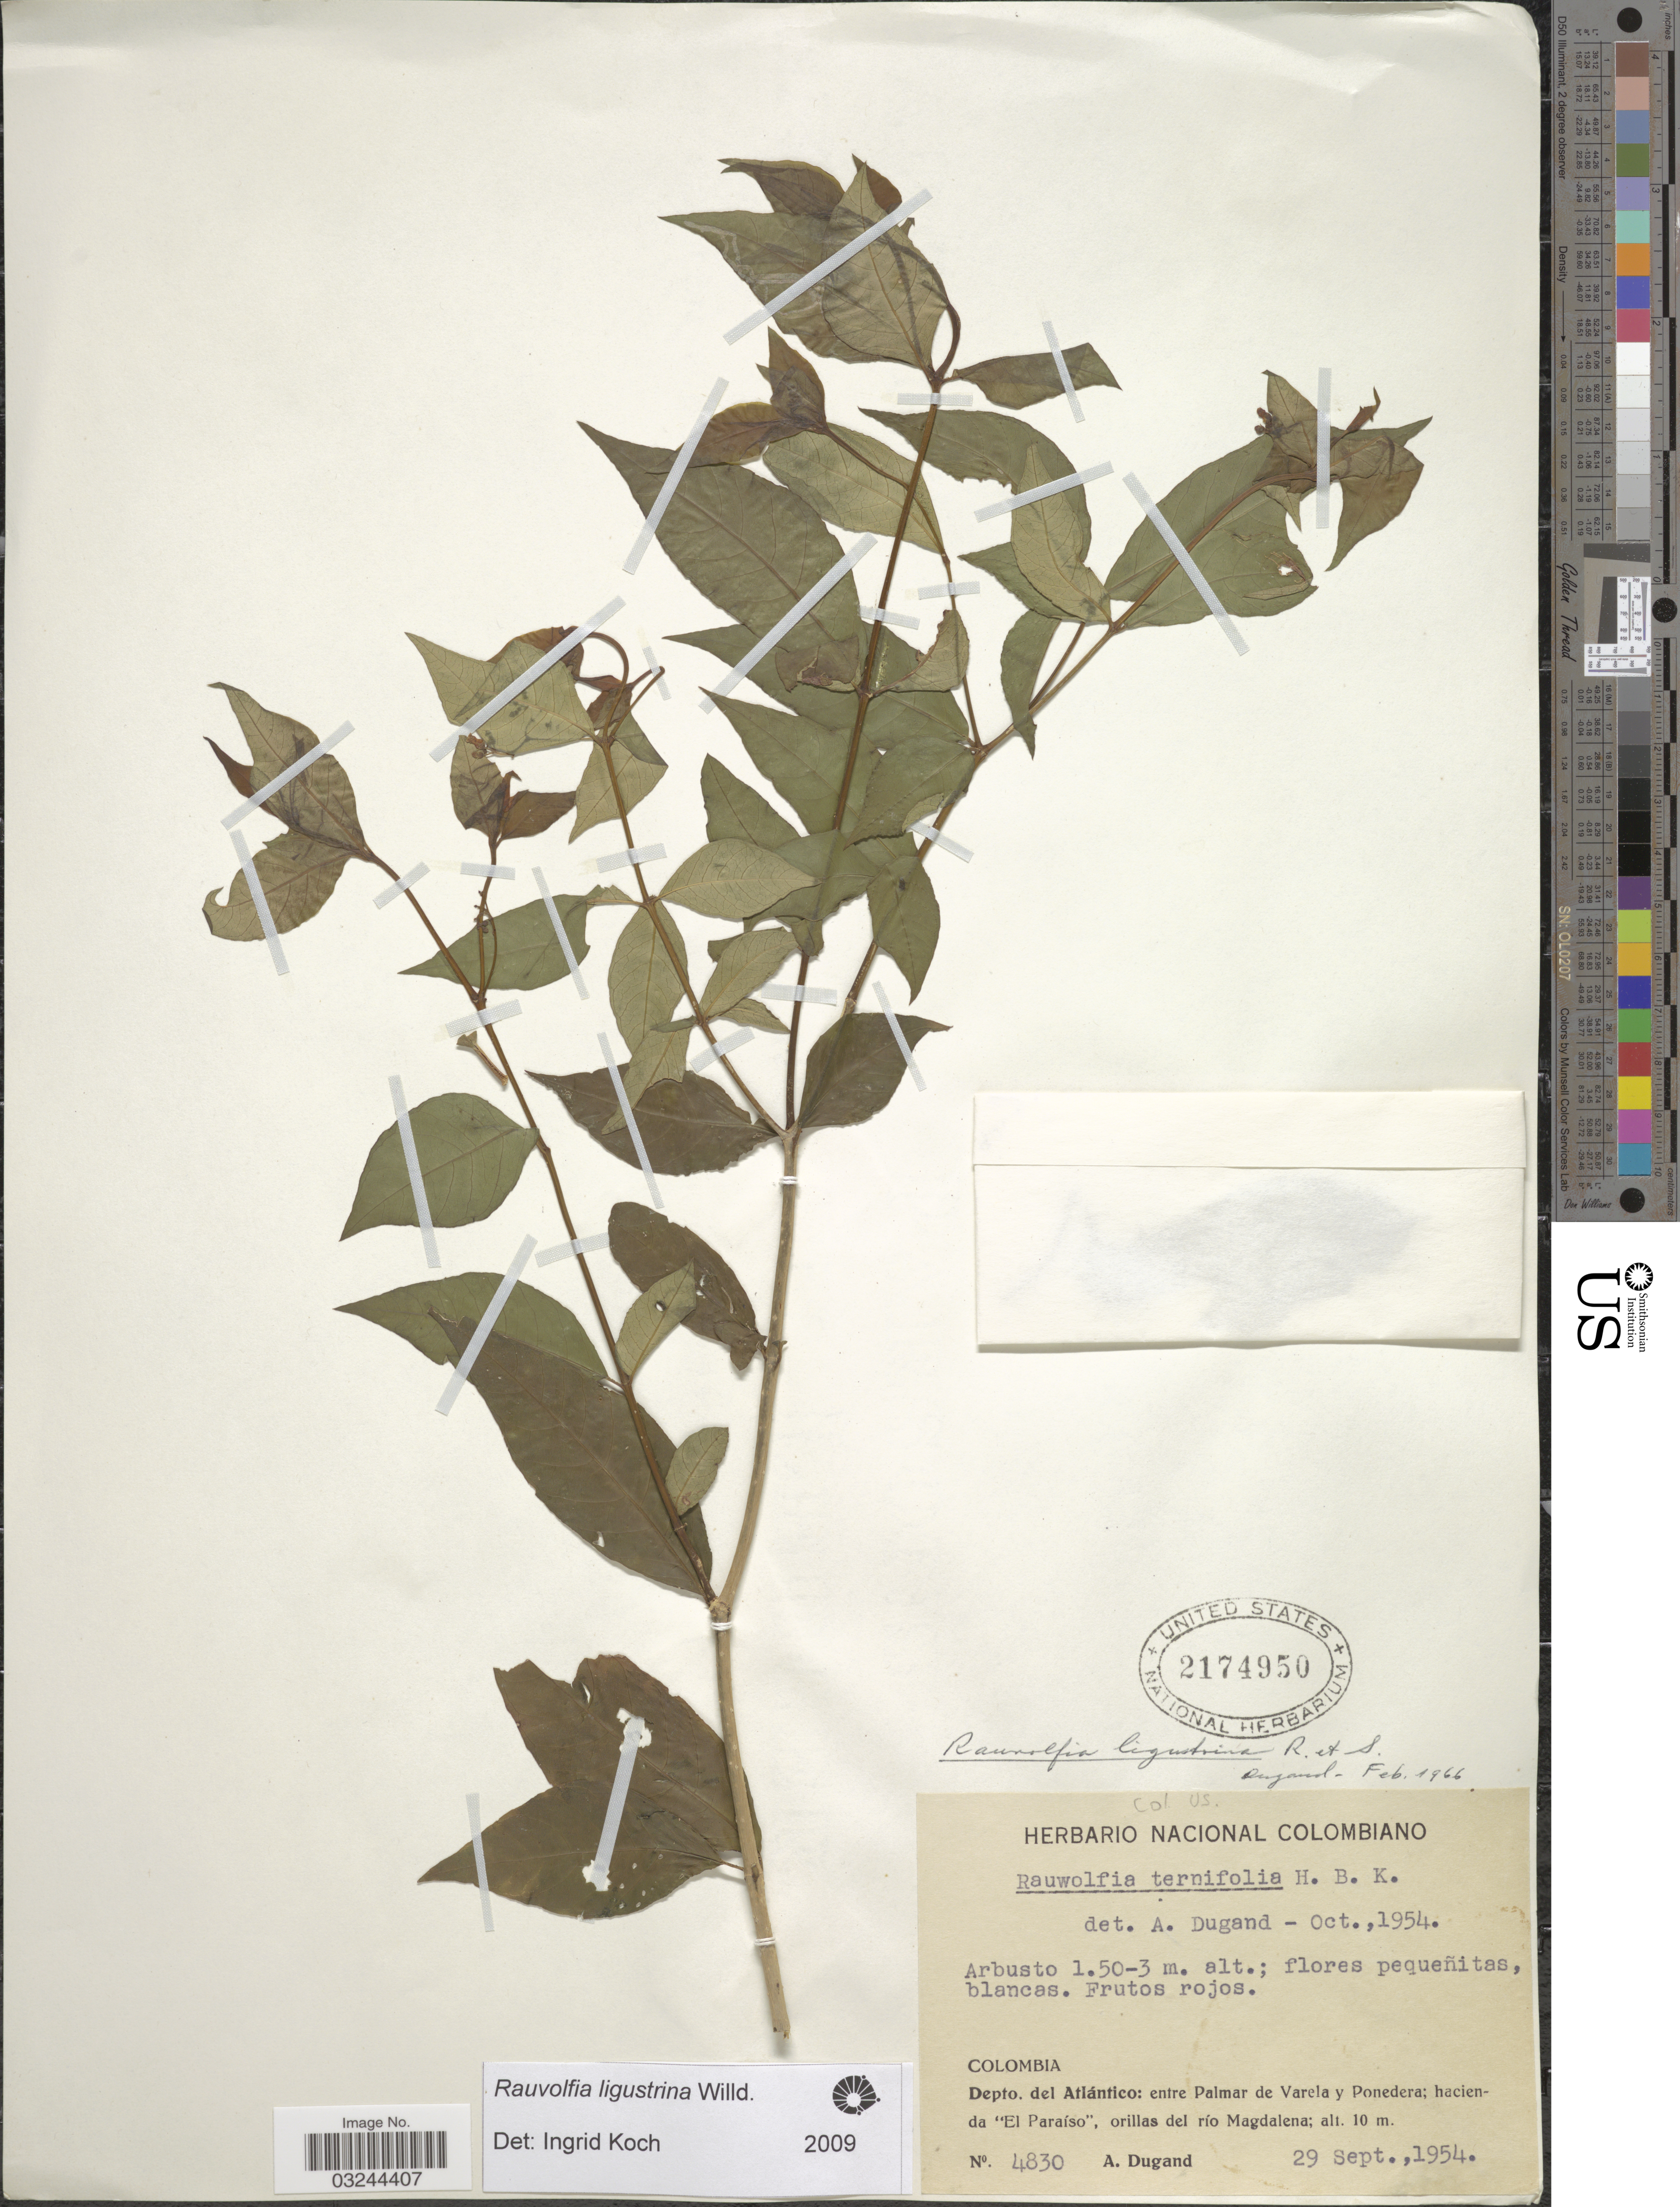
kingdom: Plantae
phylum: Tracheophyta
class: Magnoliopsida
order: Gentianales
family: Apocynaceae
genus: Rauvolfia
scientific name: Rauvolfia ligustrina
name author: Willd. ex Roem. & Schult.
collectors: A. Dugand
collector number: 4830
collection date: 1954-09-29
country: Colombia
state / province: Atlántico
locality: Depto. del Atlántico: entre Palmar de Varela y Ponedera; hacienda "El Paraíso", orillas del río Magdalena.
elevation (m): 10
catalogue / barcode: US 2174950